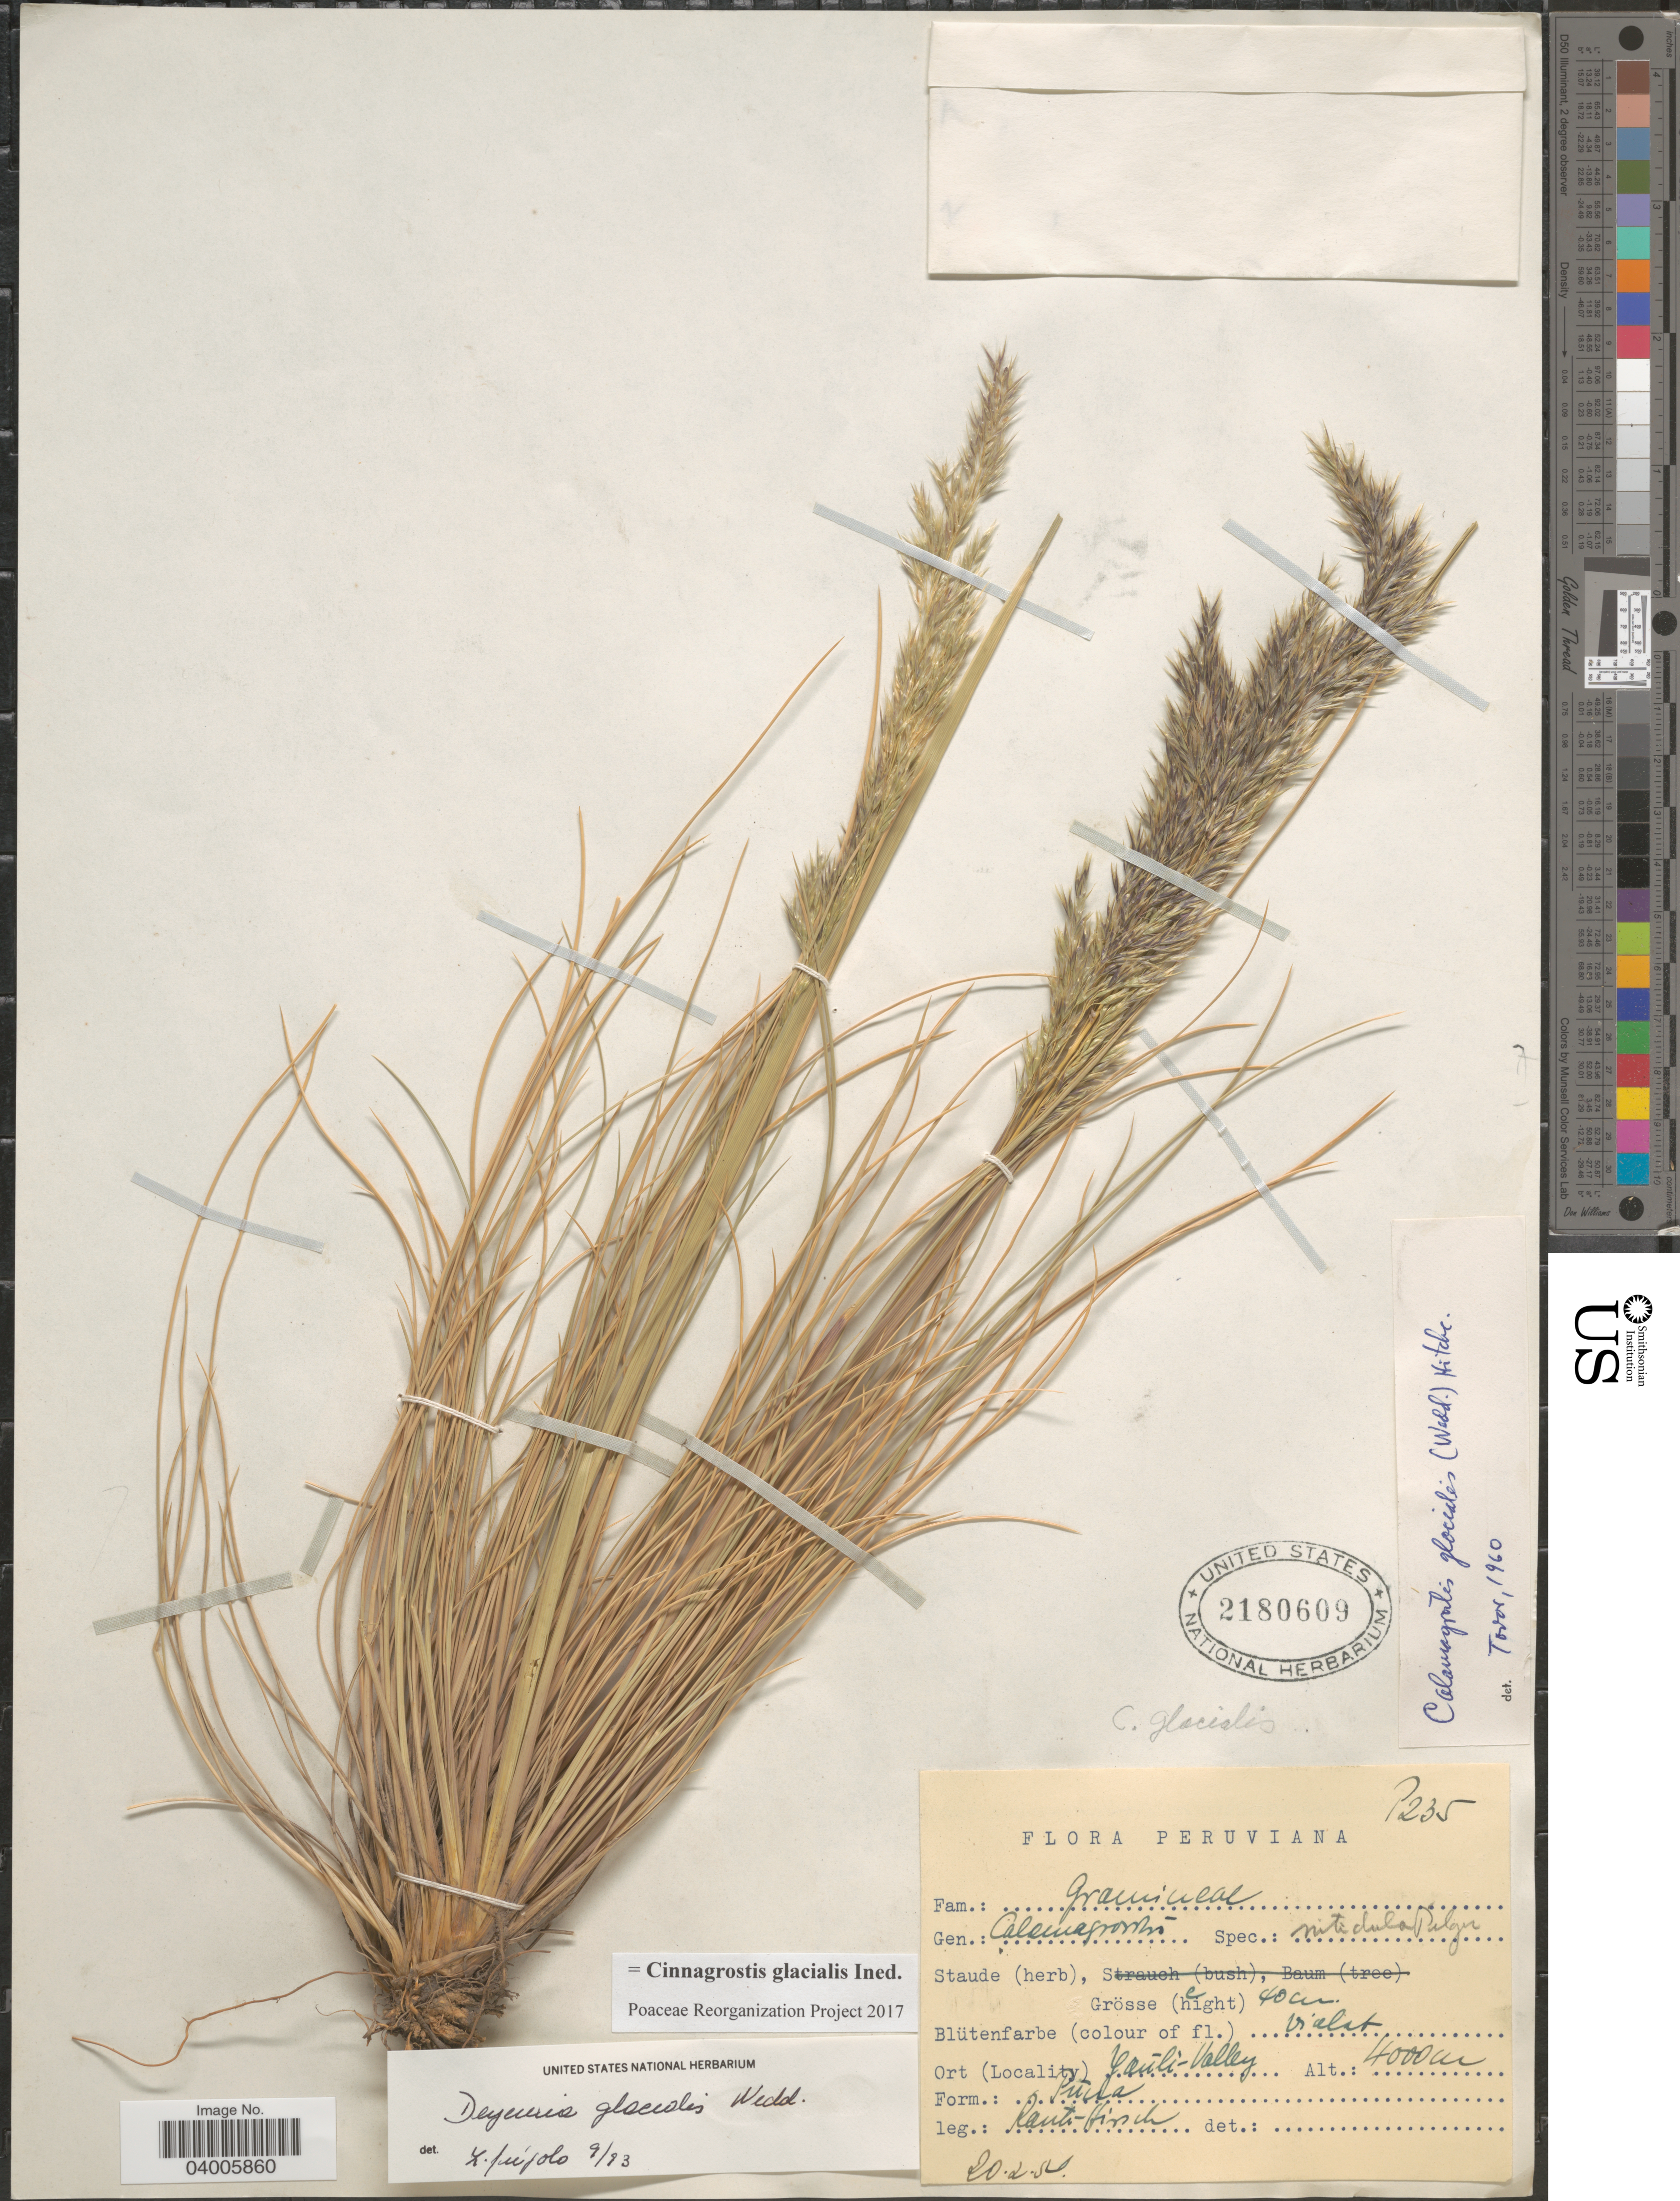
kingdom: Plantae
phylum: Tracheophyta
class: Liliopsida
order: Poales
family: Poaceae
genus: Cinnagrostis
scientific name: Cinnagrostis glacialis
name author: (Wedd.) P.M. Peterson et al.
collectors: W. Rauh & G. Hirsch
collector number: P235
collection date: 1920-02-20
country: Peru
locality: Yaūli-Valley.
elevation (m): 4000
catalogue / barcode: US 2180609